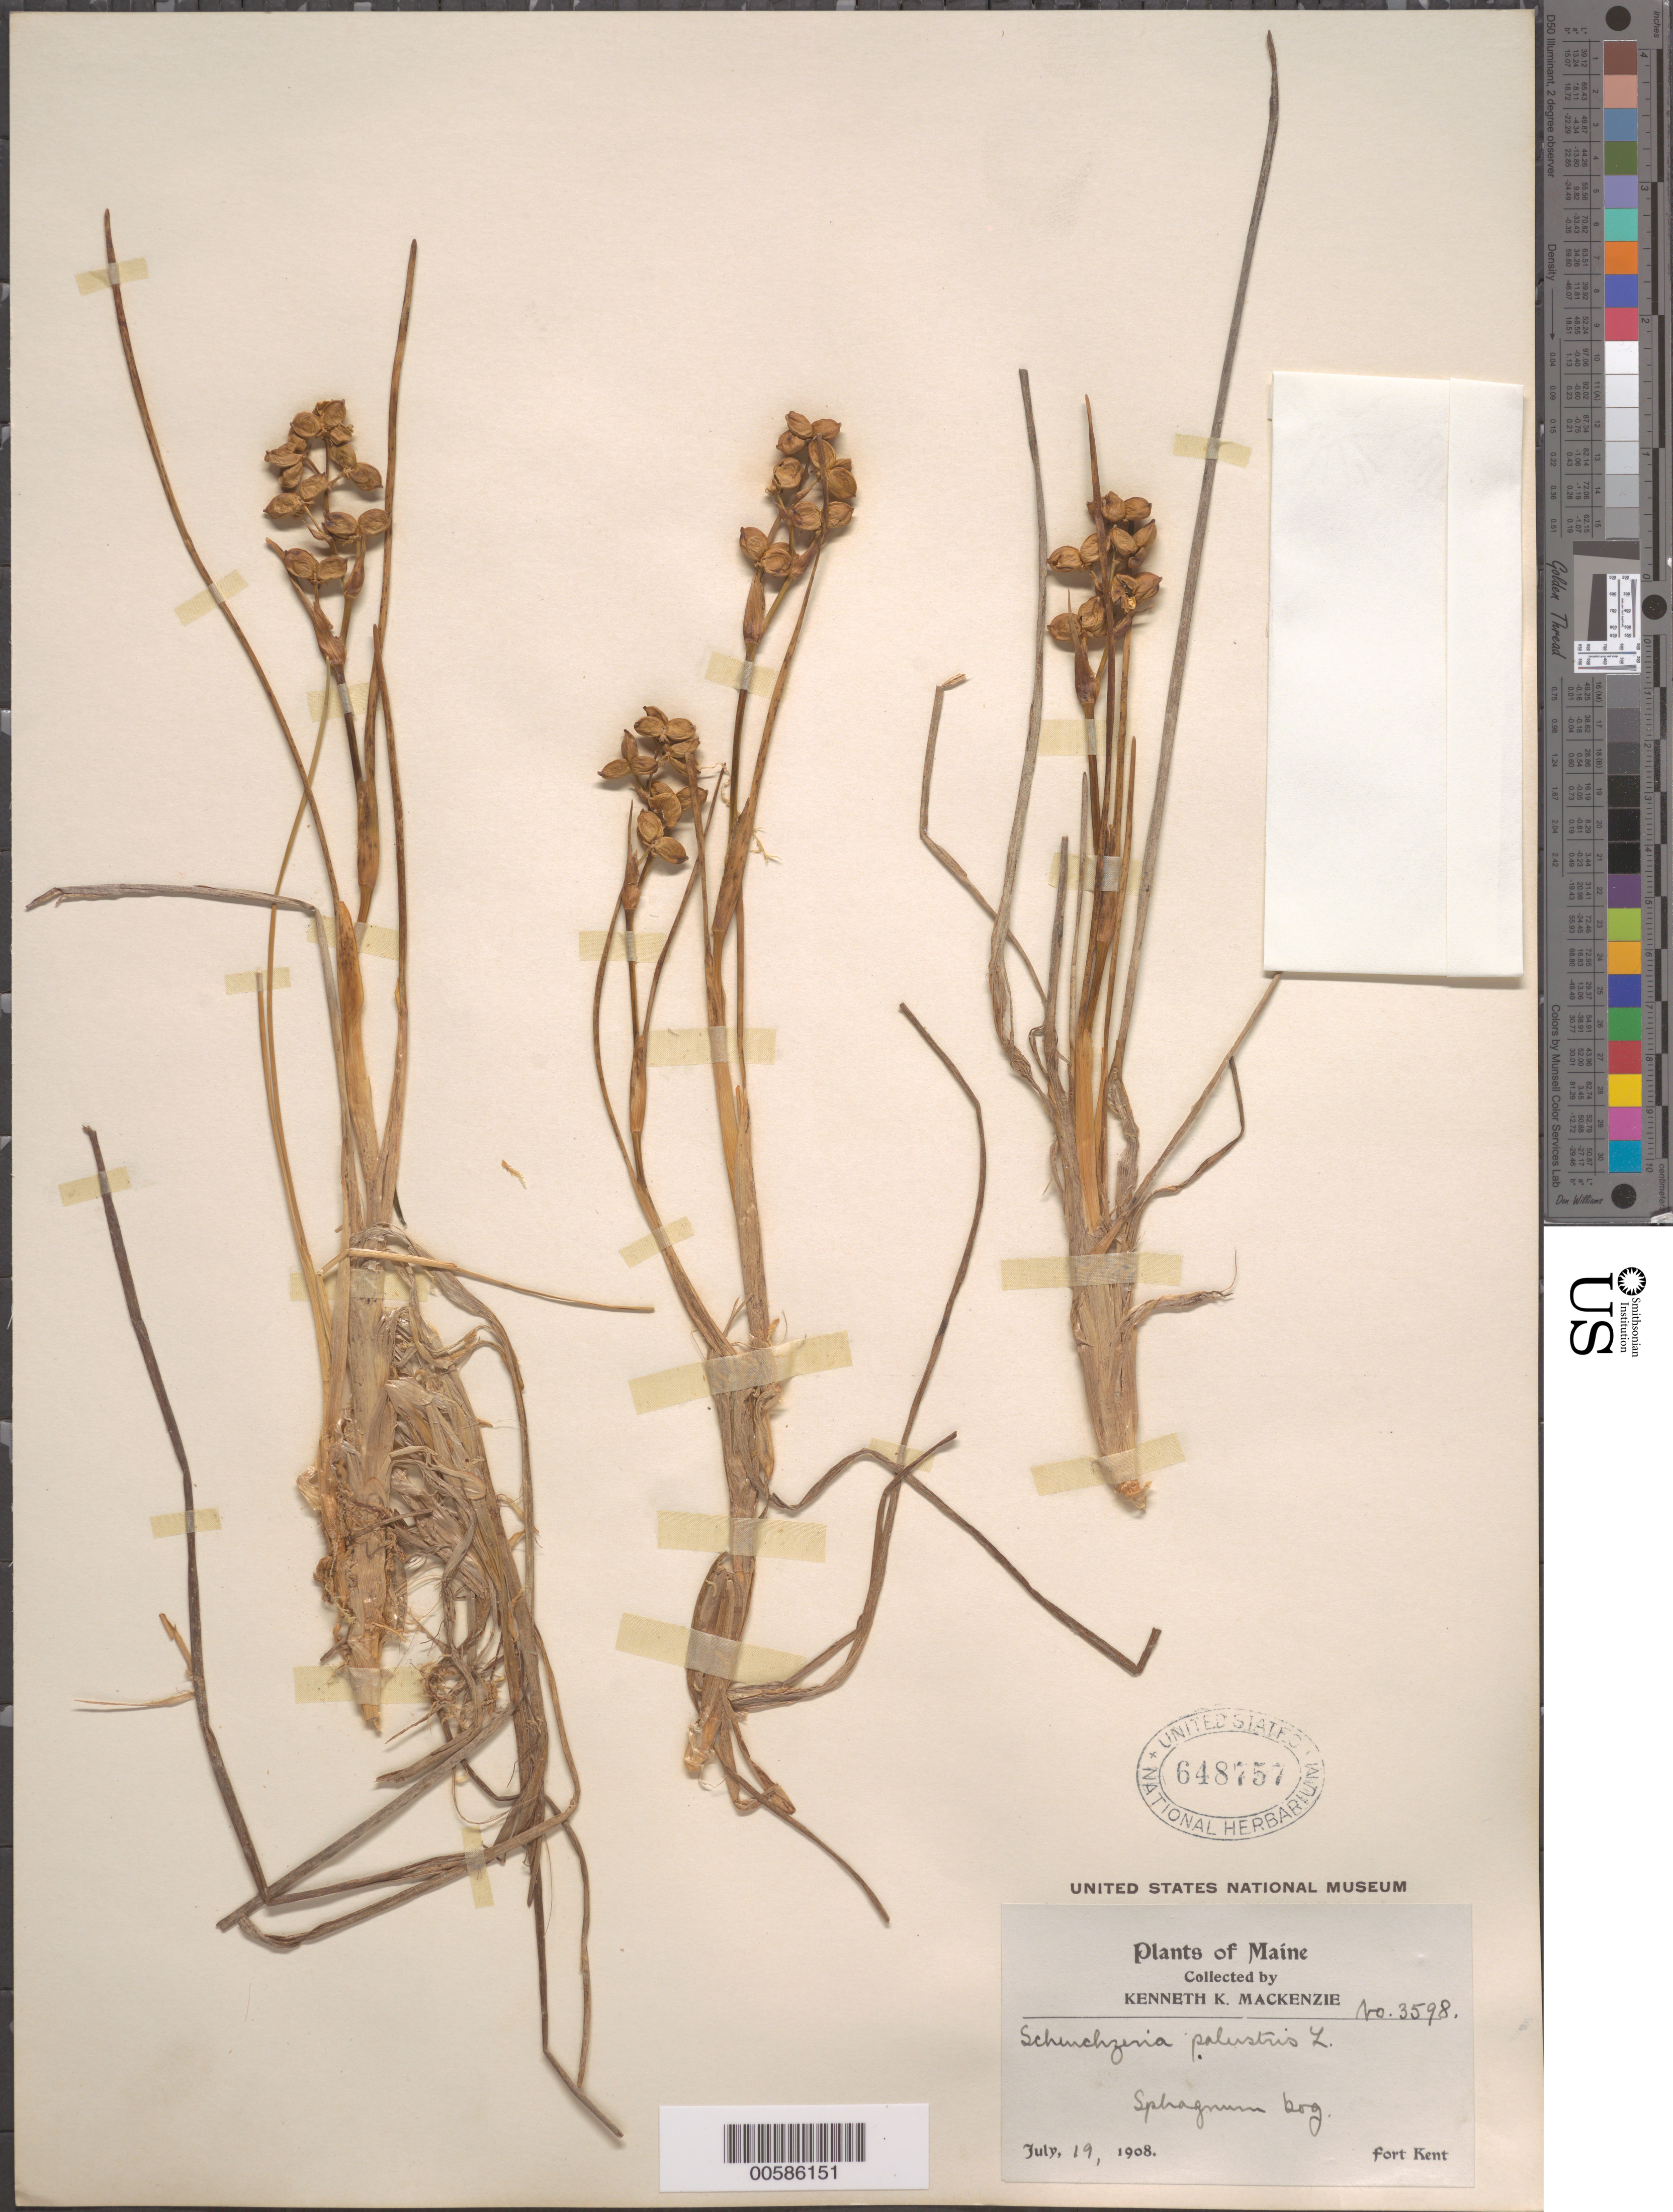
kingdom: Plantae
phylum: Tracheophyta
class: Liliopsida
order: Alismatales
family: Scheuchzeriaceae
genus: Scheuchzeria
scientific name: Scheuchzeria palustris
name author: L.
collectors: K. K. Mackenzie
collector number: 3598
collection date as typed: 19 Jul 1908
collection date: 1908-07-19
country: United States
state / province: Maine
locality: Fort Kent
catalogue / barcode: US 648757